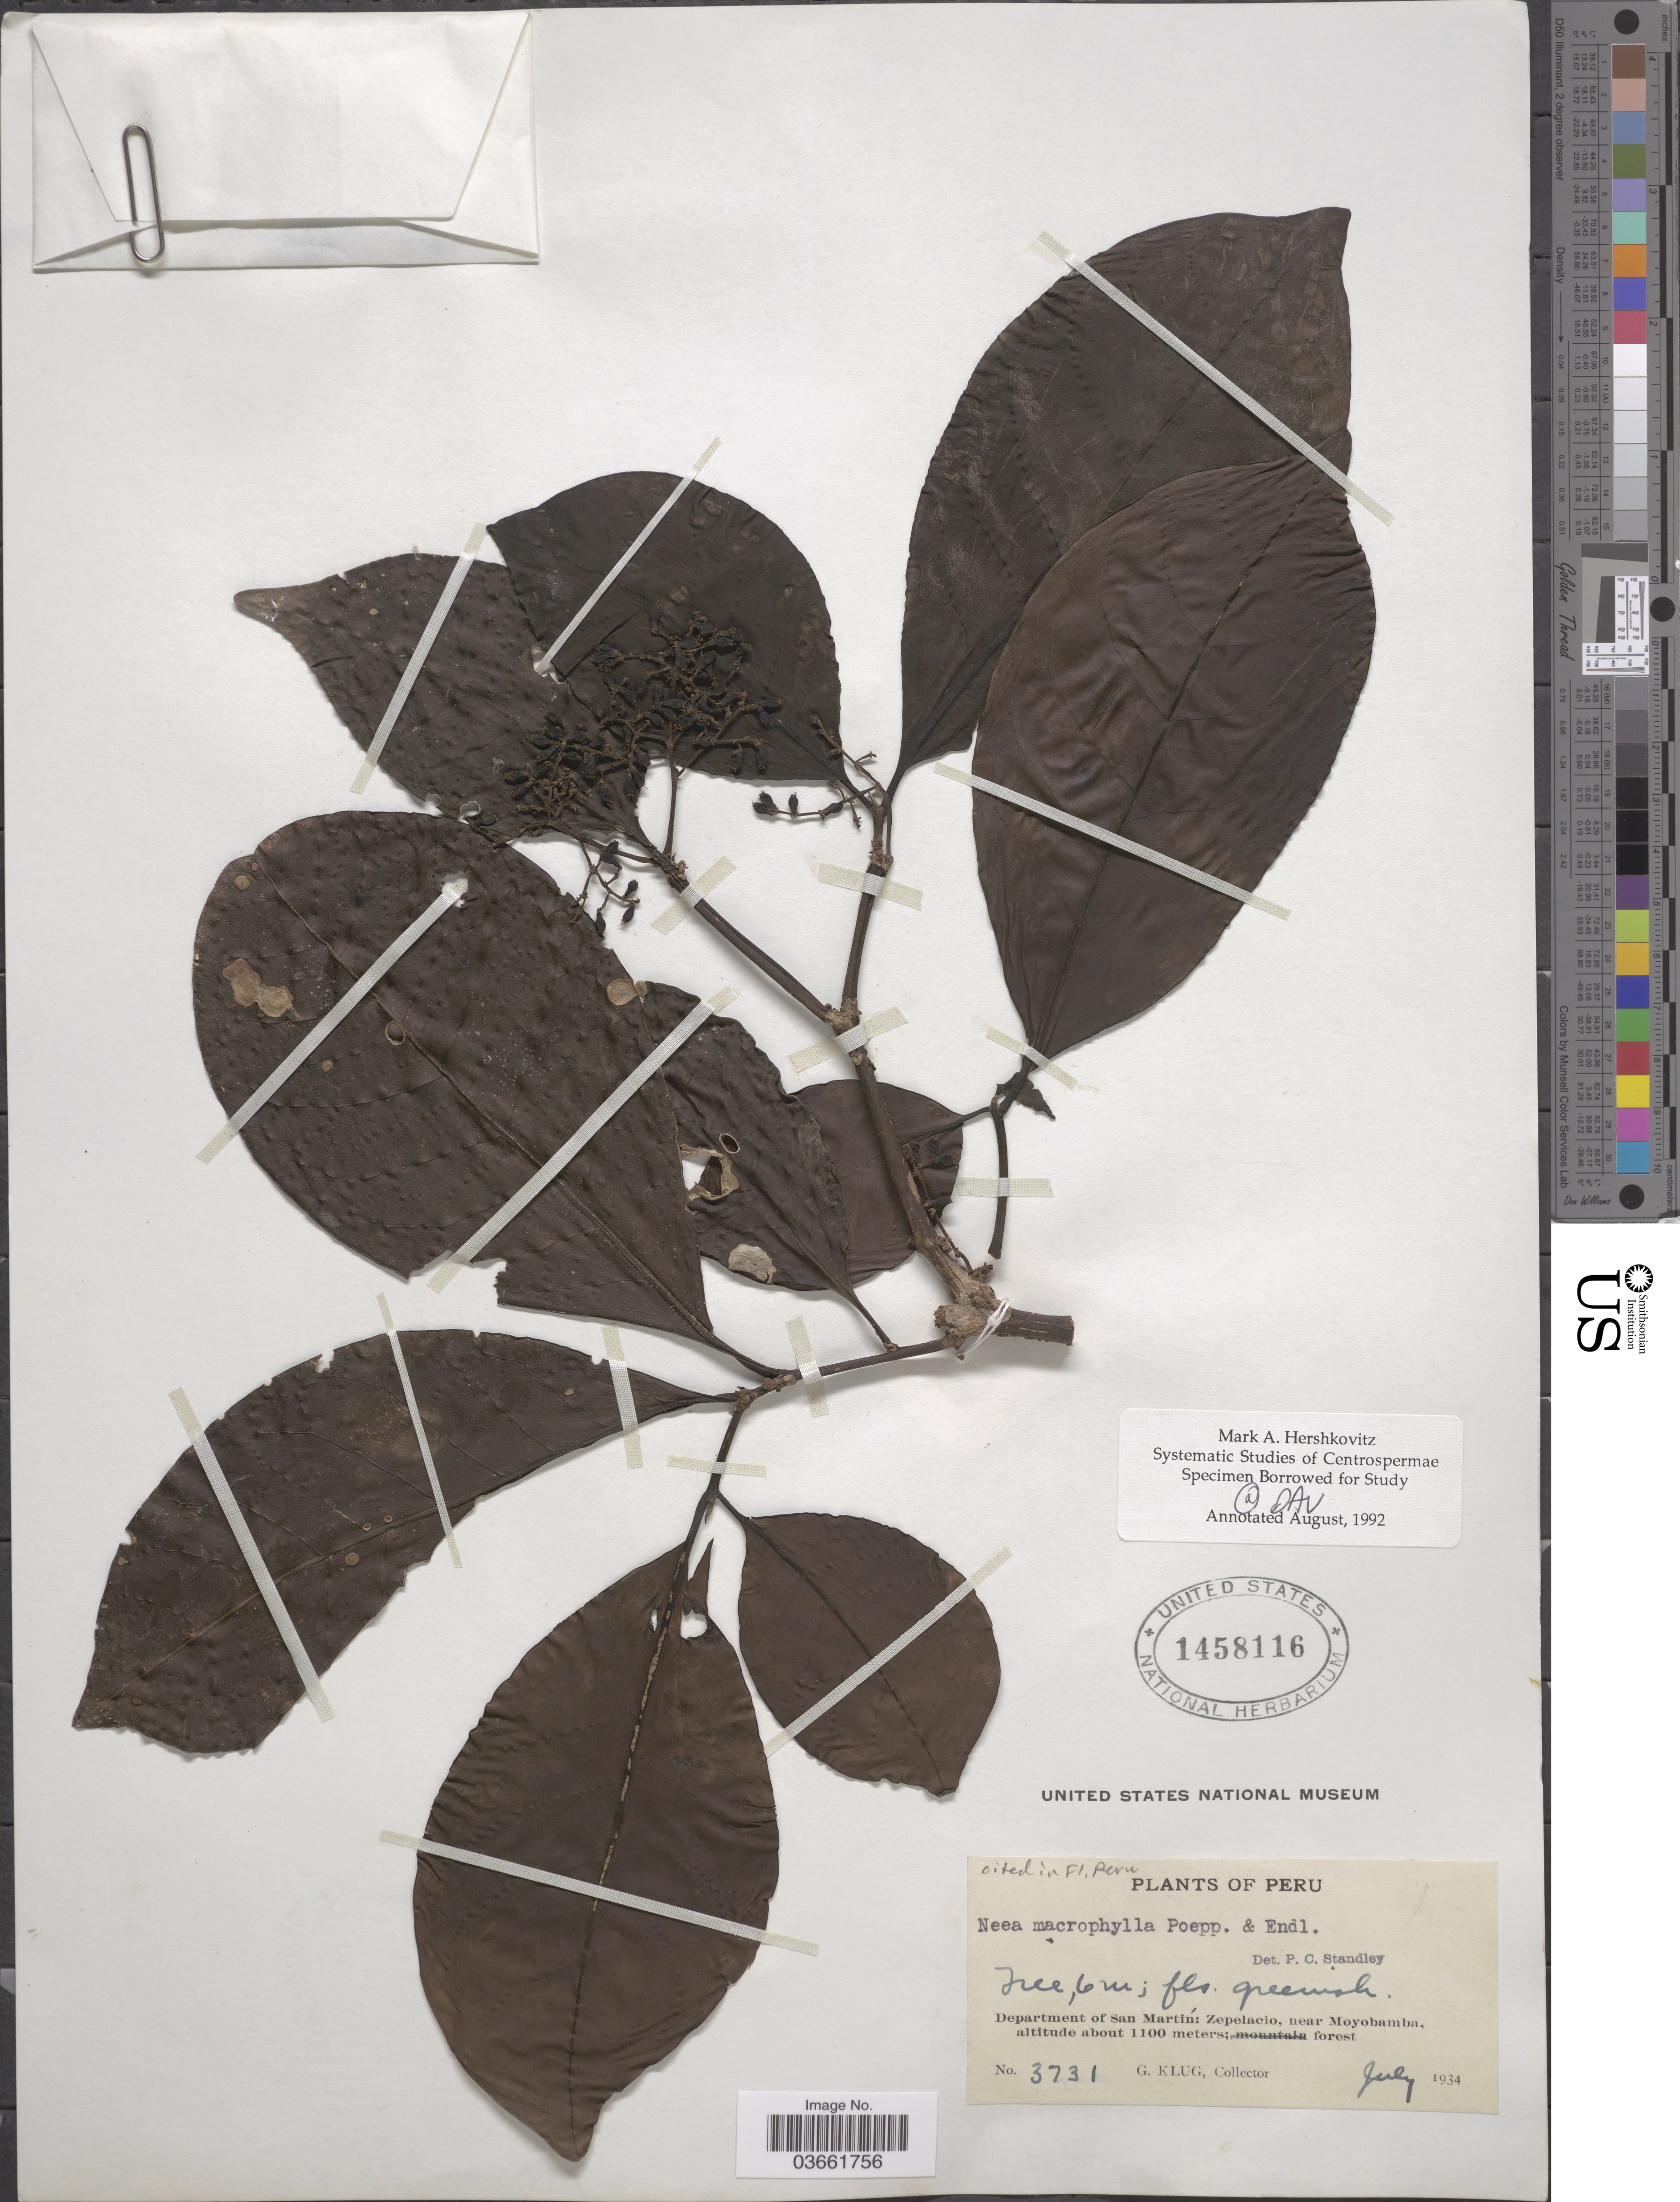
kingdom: Plantae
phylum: Tracheophyta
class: Magnoliopsida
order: Caryophyllales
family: Nyctaginaceae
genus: Neea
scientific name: Neea macrophylla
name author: Britton ex Rusby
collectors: G. Klug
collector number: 3731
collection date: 1934-07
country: Peru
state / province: San Martín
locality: Department of San Martín: Zepelacio, near Moyobamba.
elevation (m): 1100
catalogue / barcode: US 1458116